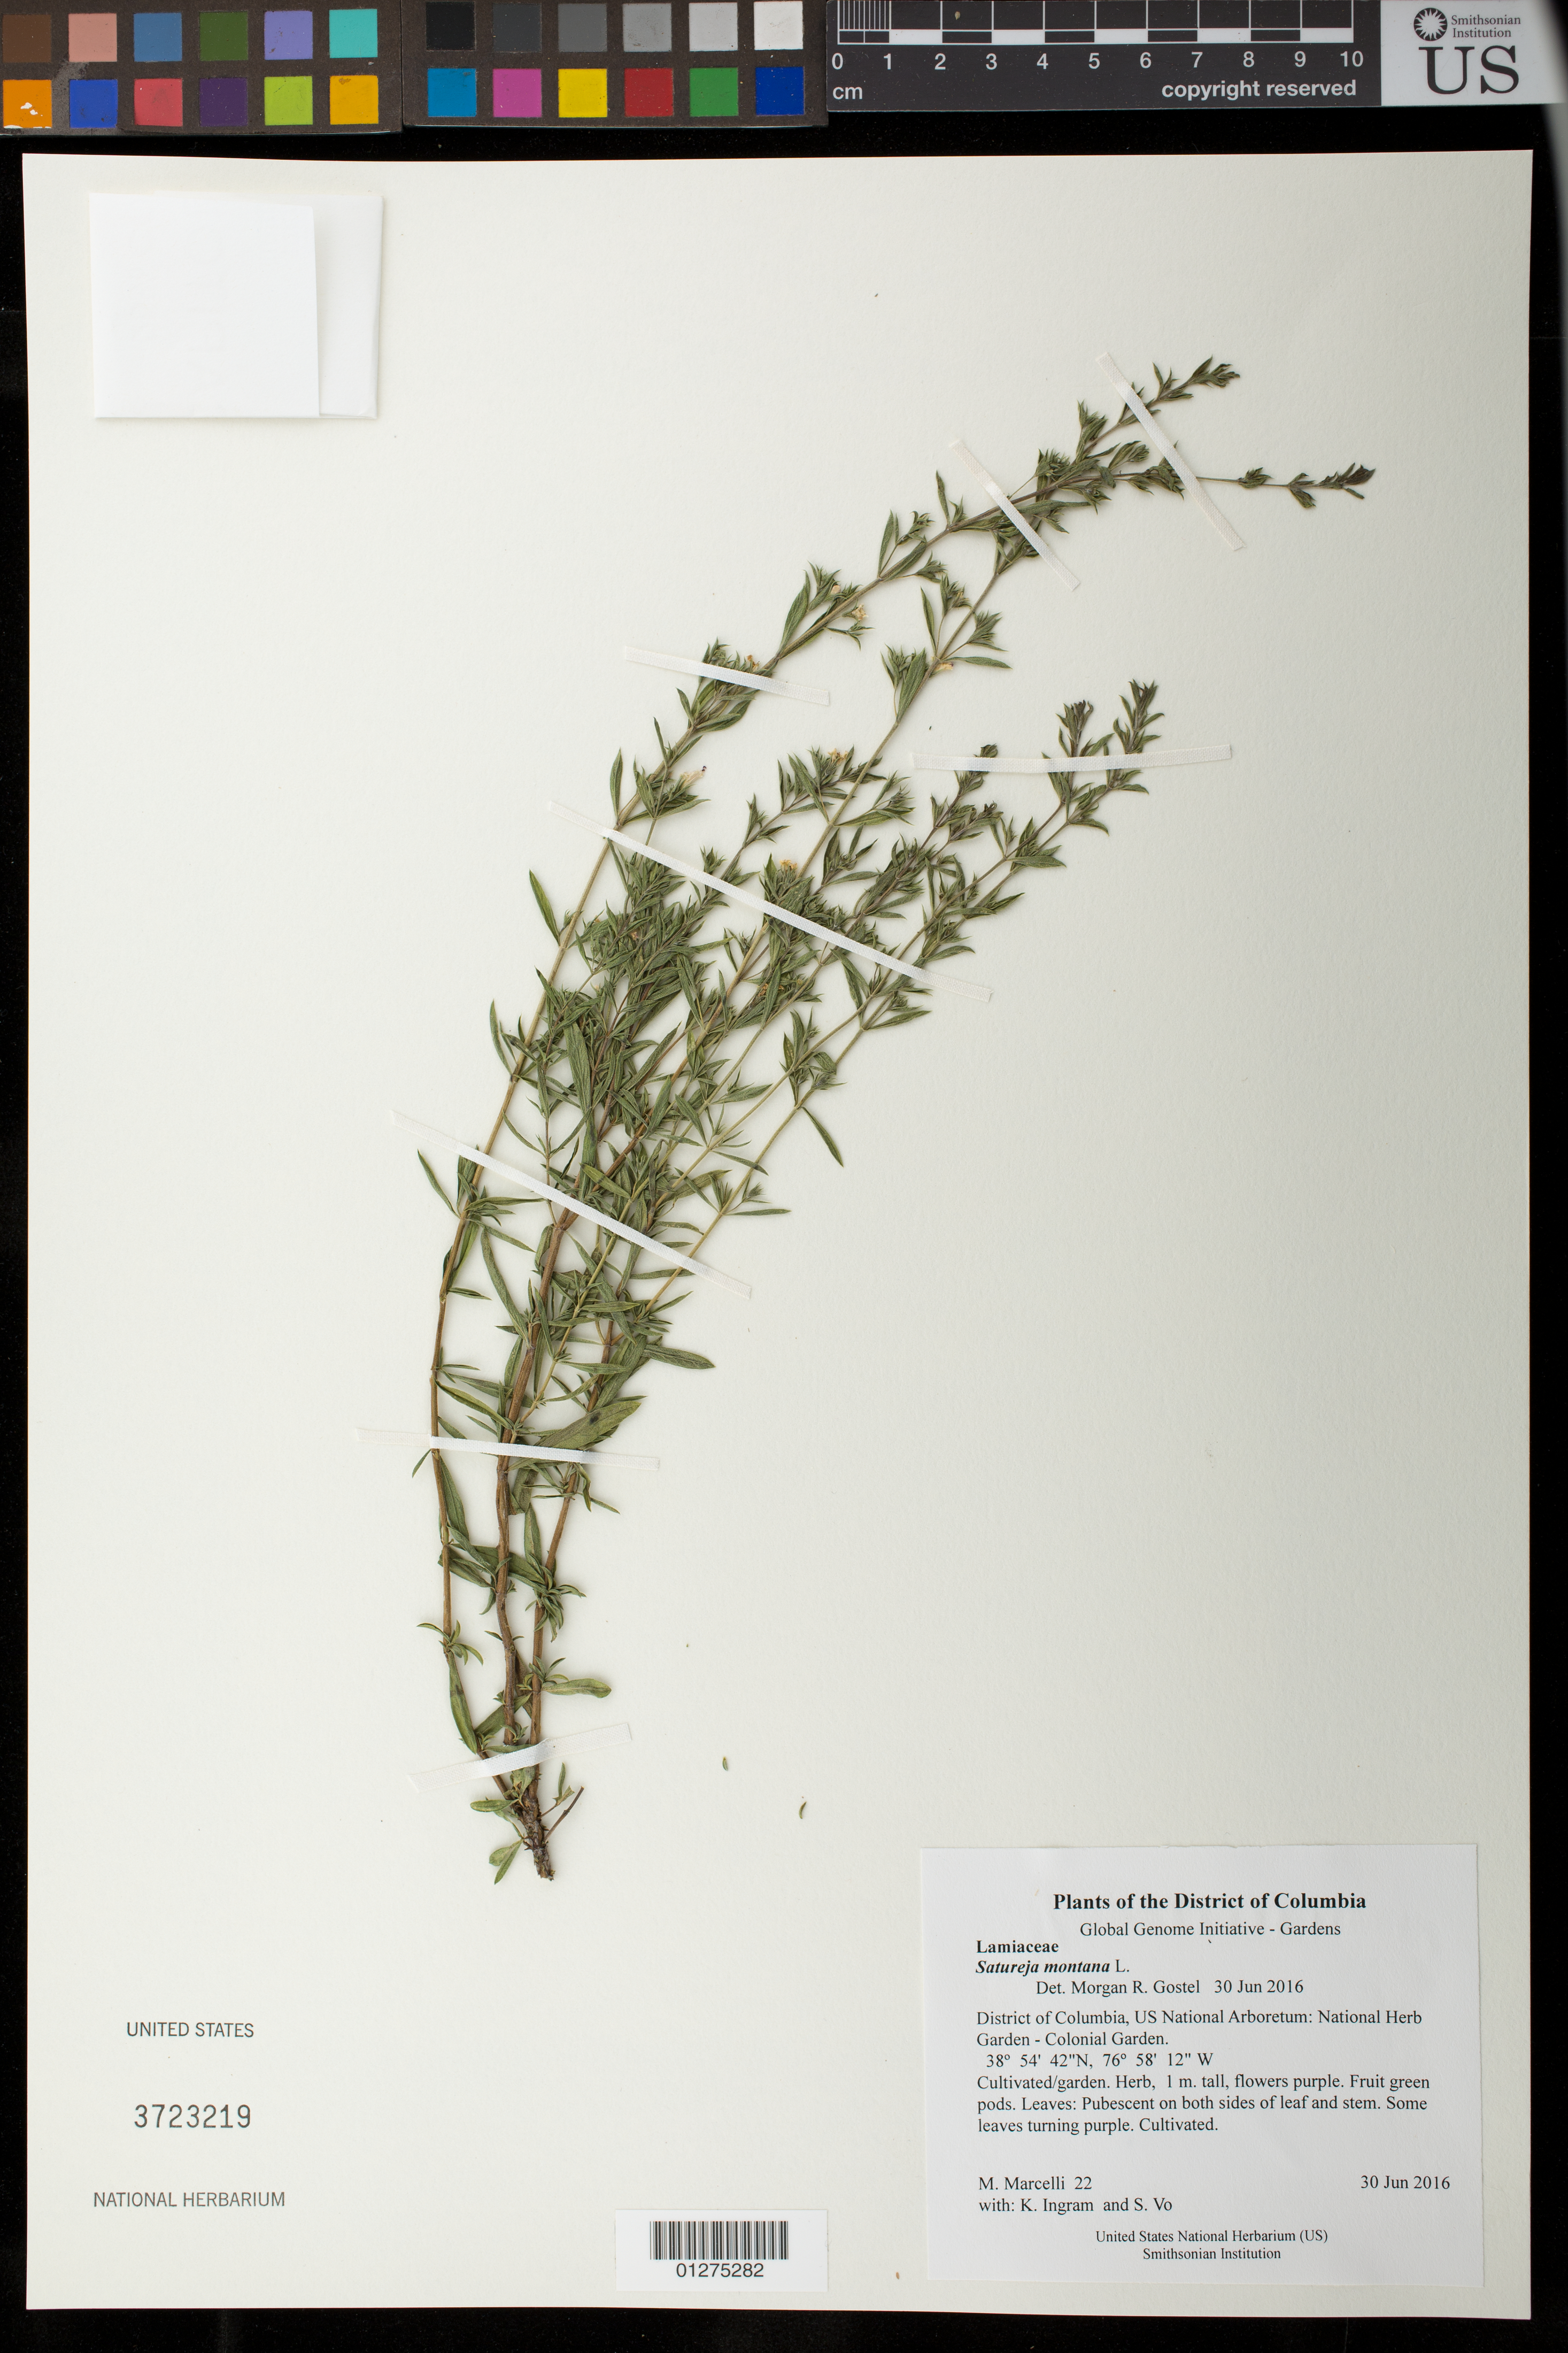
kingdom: Plantae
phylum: Tracheophyta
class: Magnoliopsida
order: Lamiales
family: Lamiaceae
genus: Satureja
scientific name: Satureja montana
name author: L.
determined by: Gostel, Morgan R., (BRIT), Botanical Research Institute of Texas (UNITED STATES)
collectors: M. Marcelli, K. S. Ingram & S. Vo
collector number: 22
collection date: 2016-06-30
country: United States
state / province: District of Columbia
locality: US National Arboretum: National Herb Garden - Colonial Garden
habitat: Cultivated/garden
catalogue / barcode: US 3723219